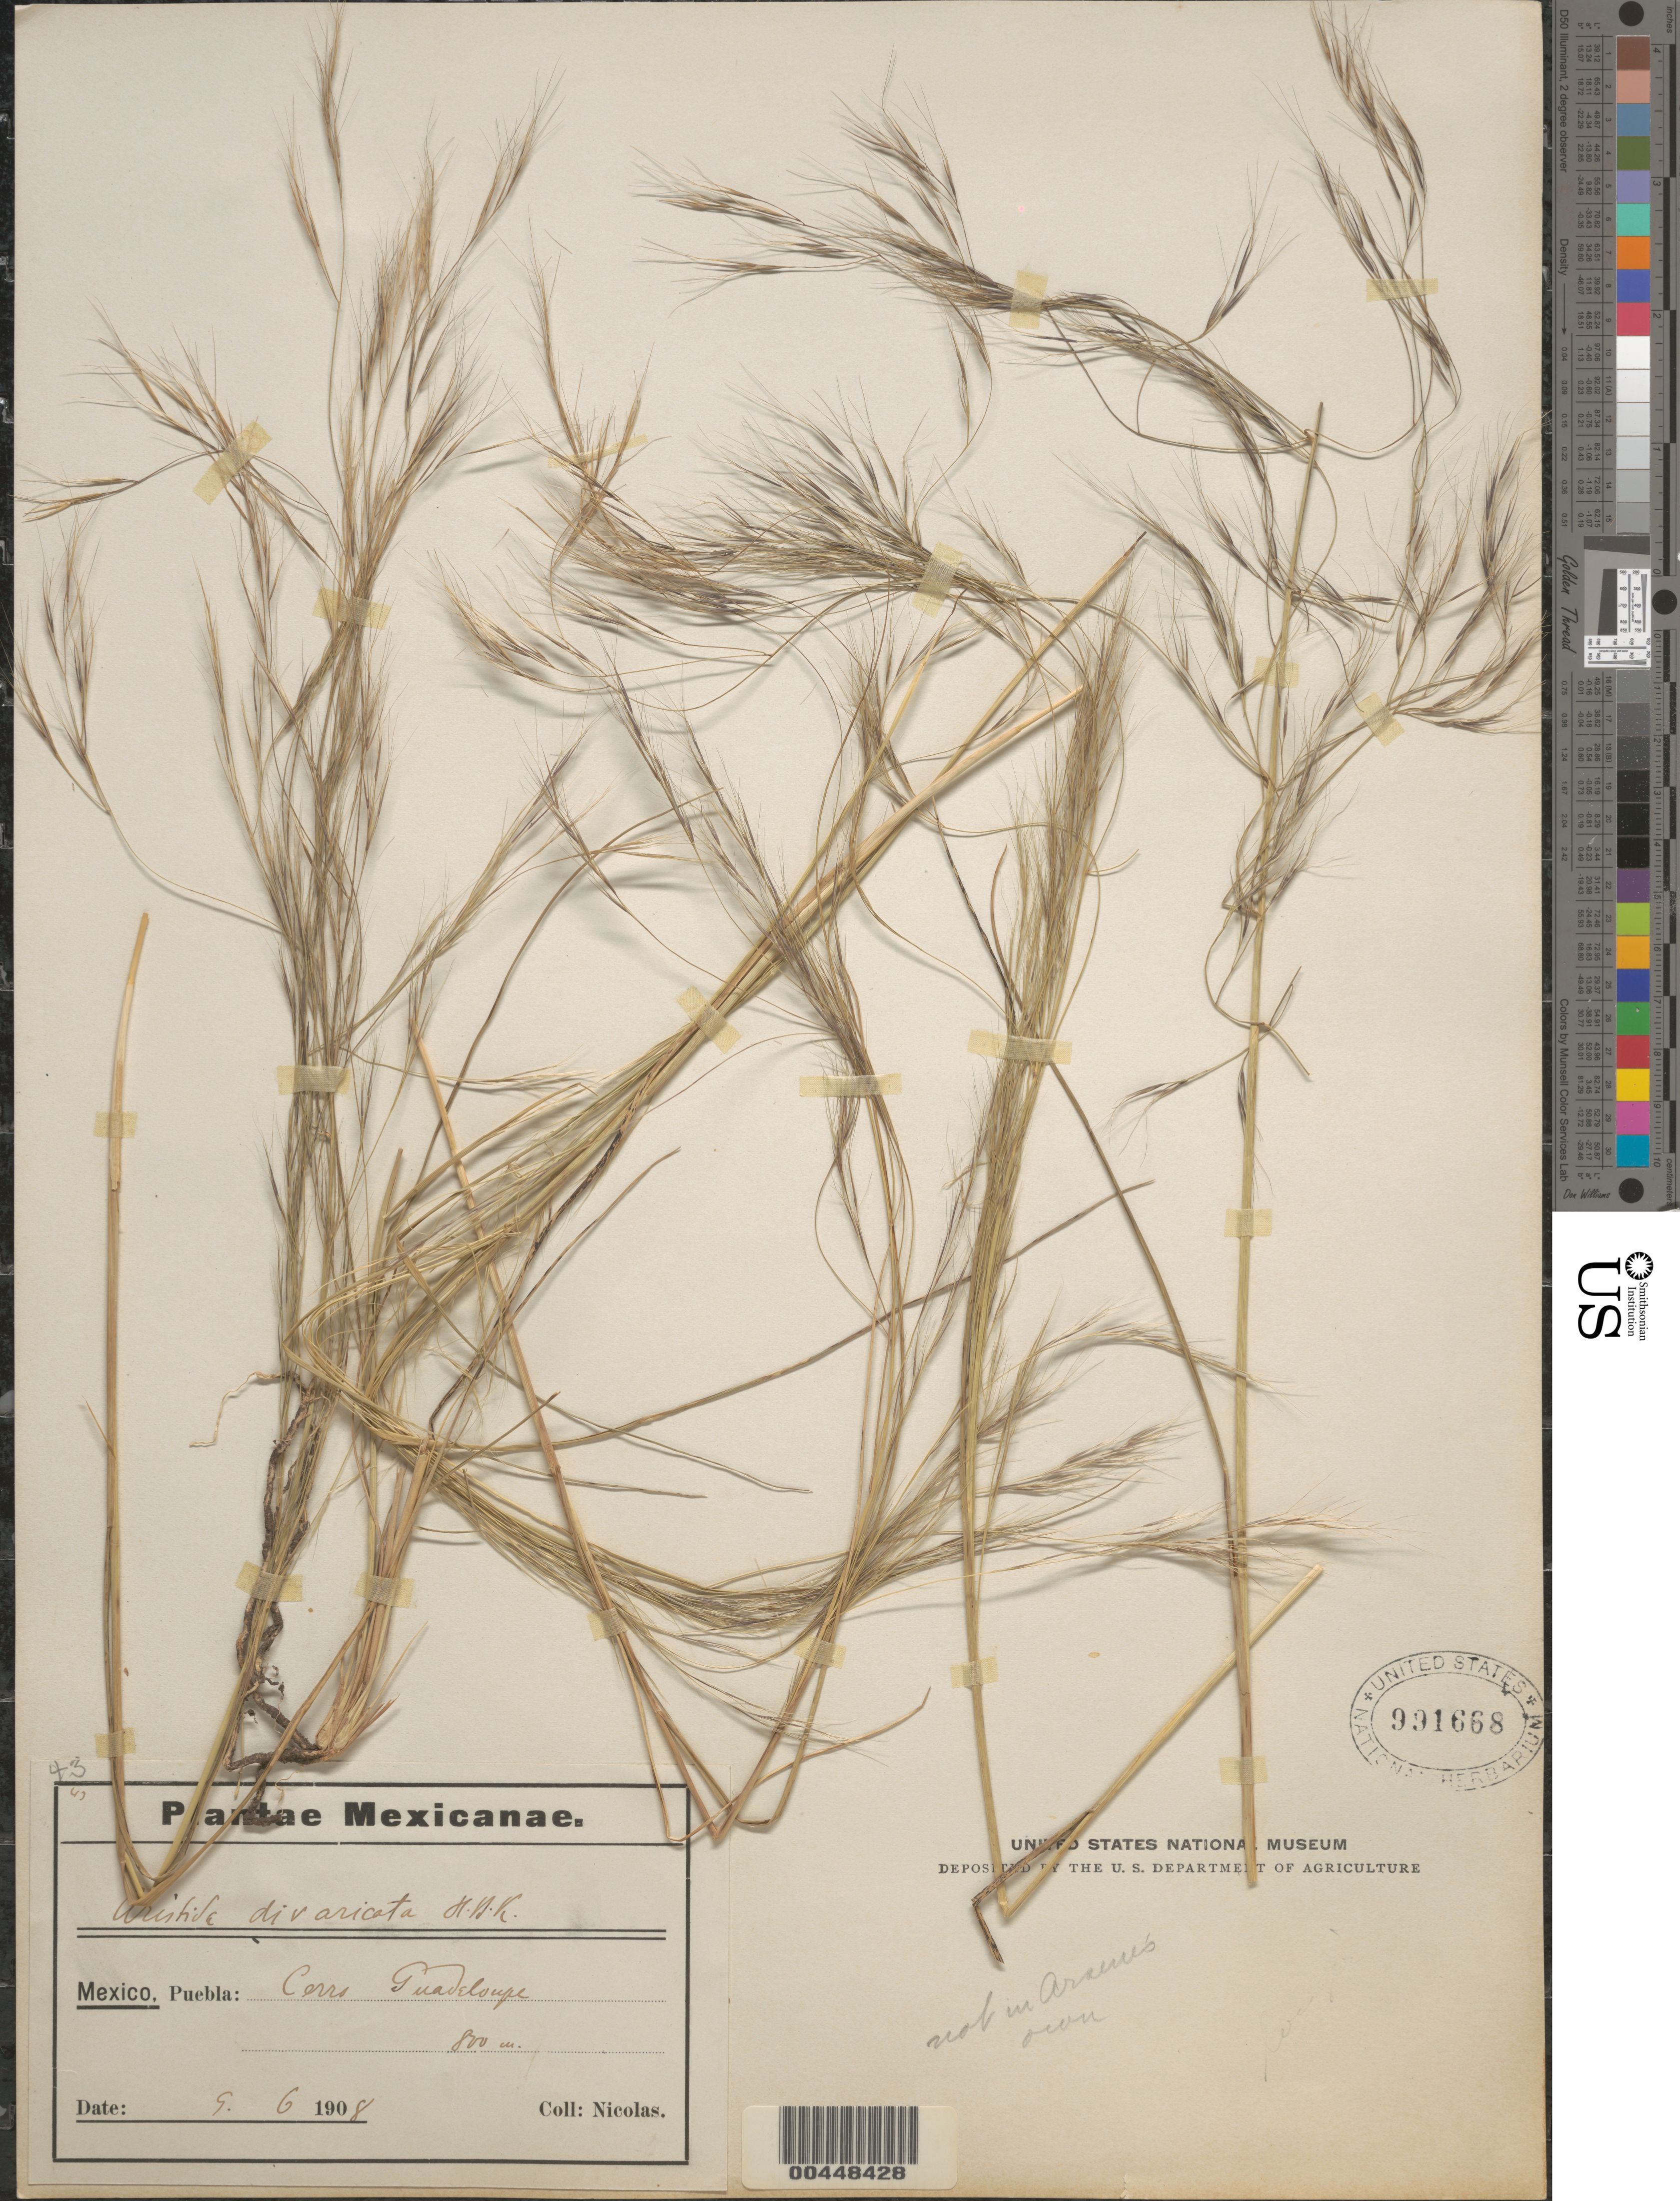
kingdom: Plantae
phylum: Tracheophyta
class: Liliopsida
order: Poales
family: Poaceae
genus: Aristida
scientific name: Aristida divaricata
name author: Humb. & Bonpl. ex Willd.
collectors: -. Nicolas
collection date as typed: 6 Sep 1908 or 9 Jun 1908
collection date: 1908-06-09 or 1908-09-06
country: Mexico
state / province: Puebla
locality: Cerro Guadeloupe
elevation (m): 800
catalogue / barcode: US 991668